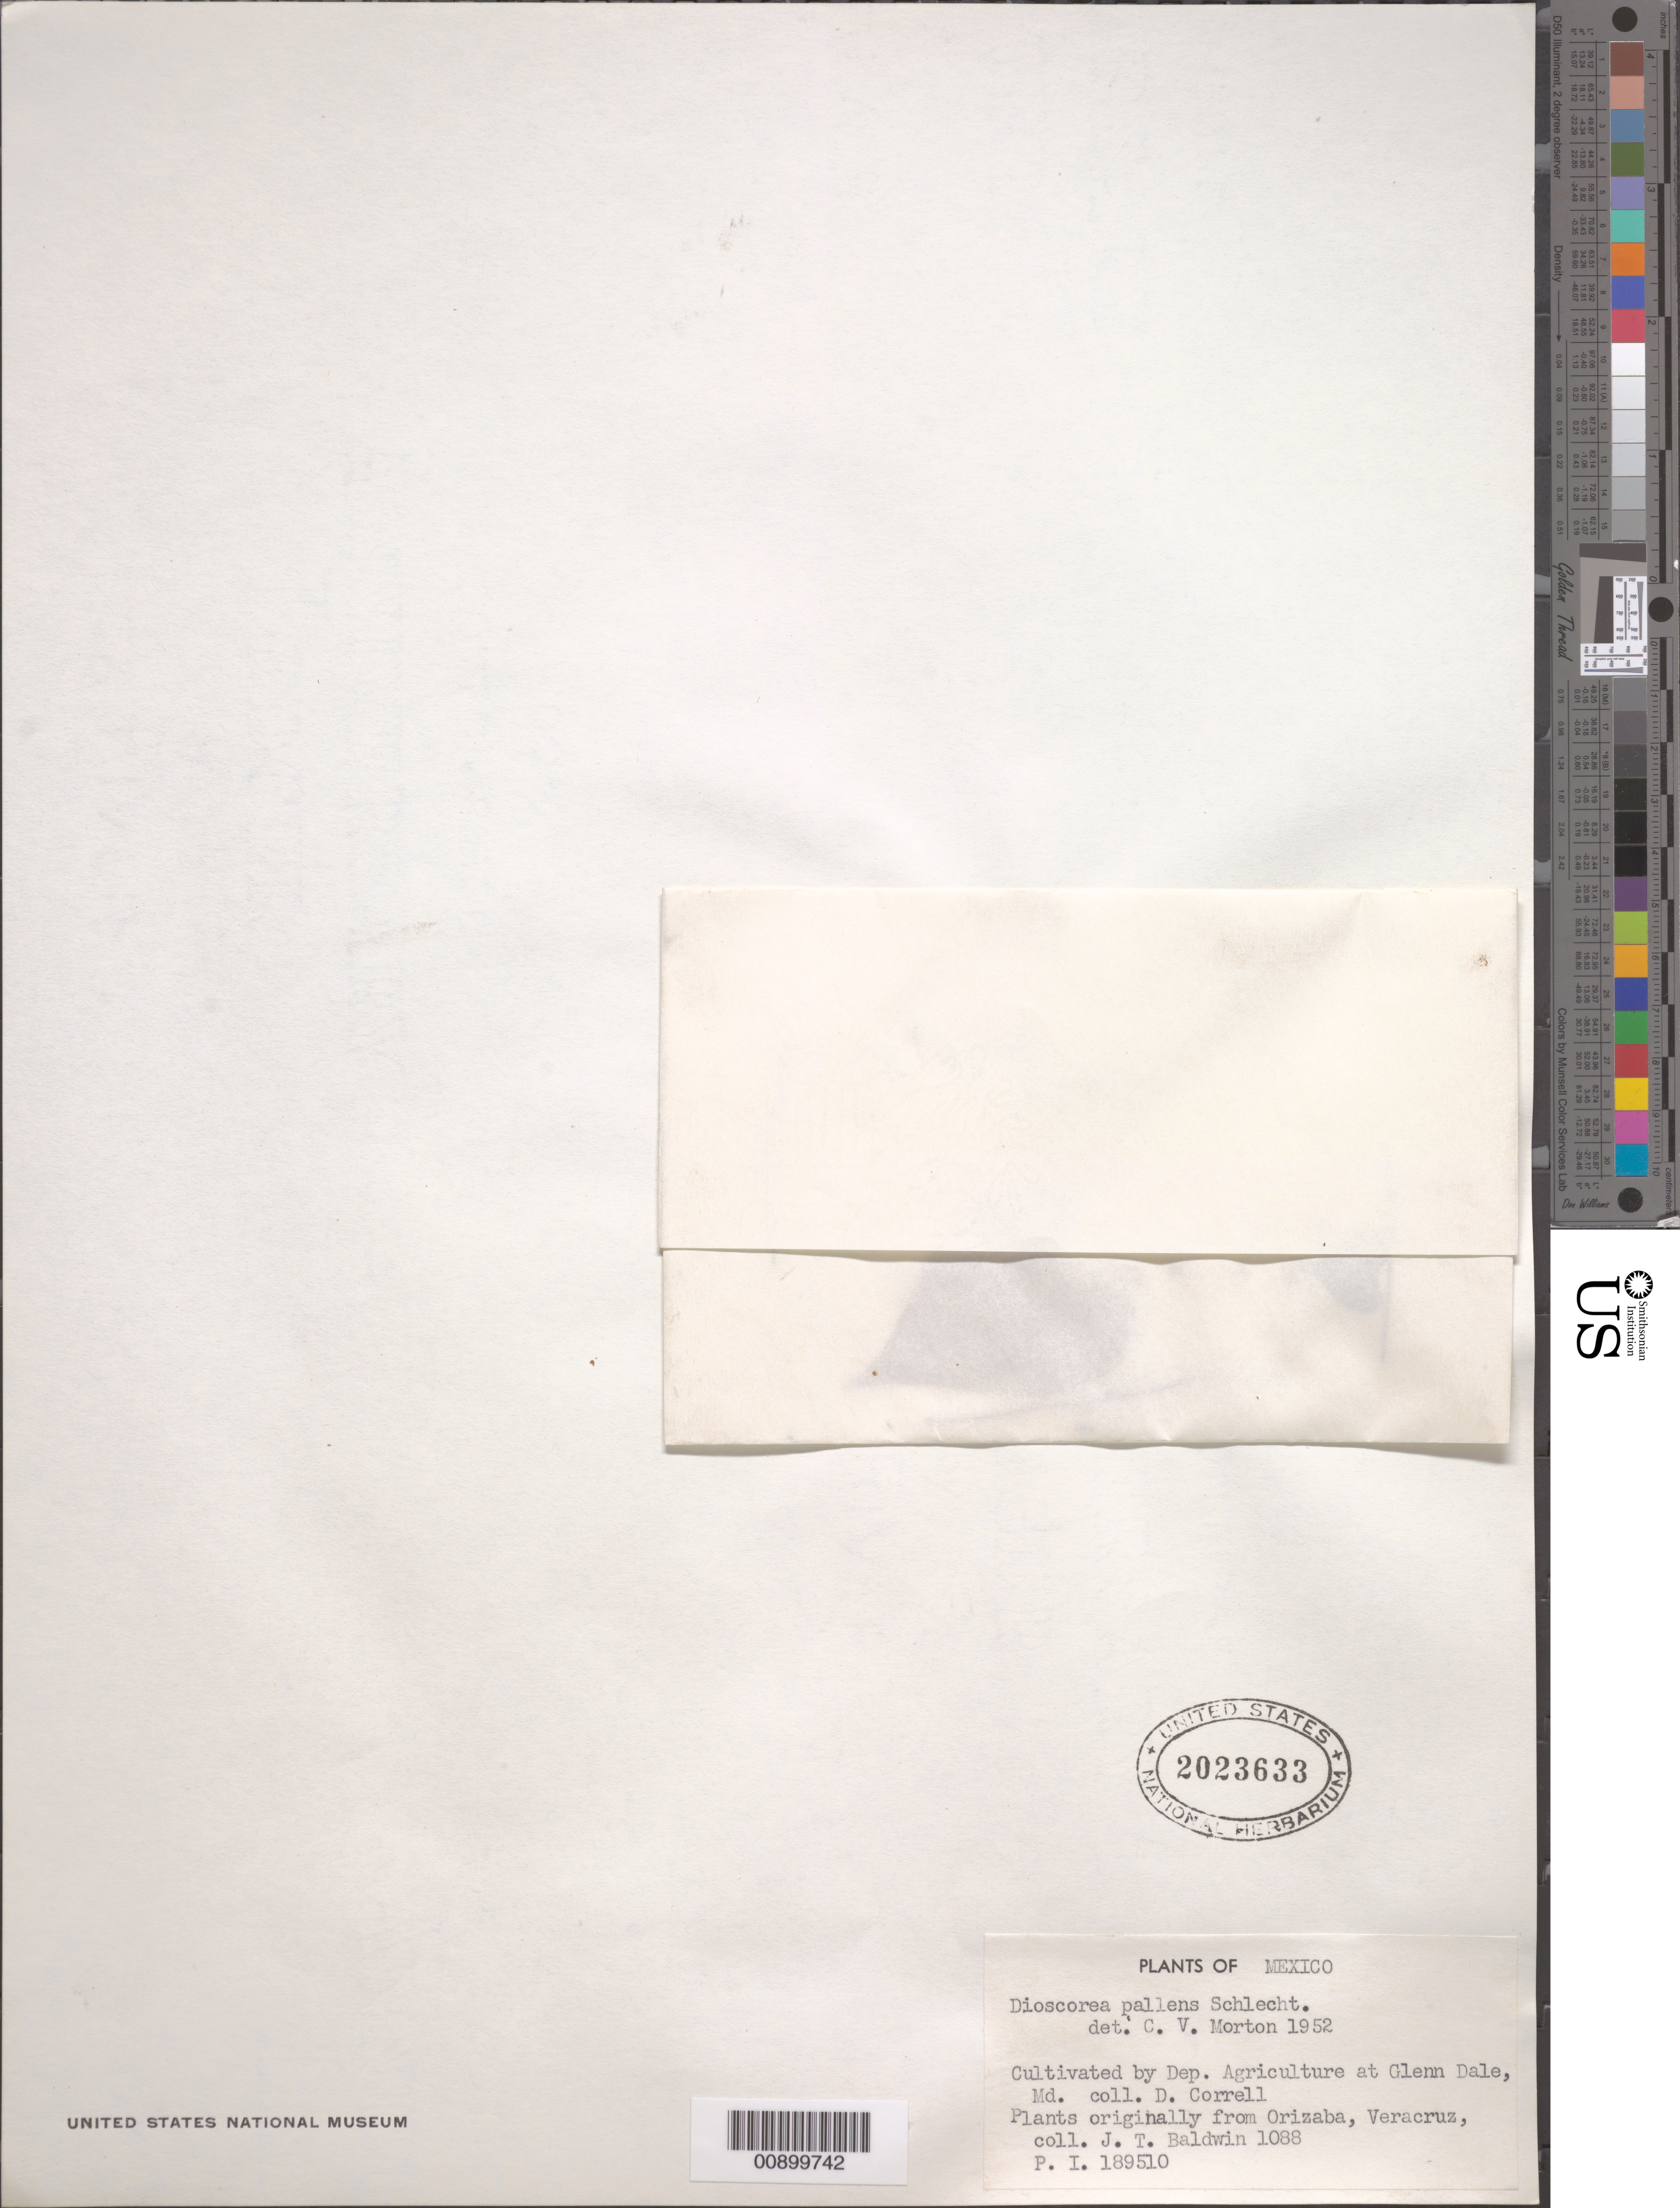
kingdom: Plantae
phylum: Tracheophyta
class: Liliopsida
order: Dioscoreales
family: Dioscoreaceae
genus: Dioscorea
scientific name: Dioscorea pallens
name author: Schltdl.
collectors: J. T. Baldwin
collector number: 1088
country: Mexico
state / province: Veracruz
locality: Orizaba, Veracruz.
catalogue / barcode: US 2023633